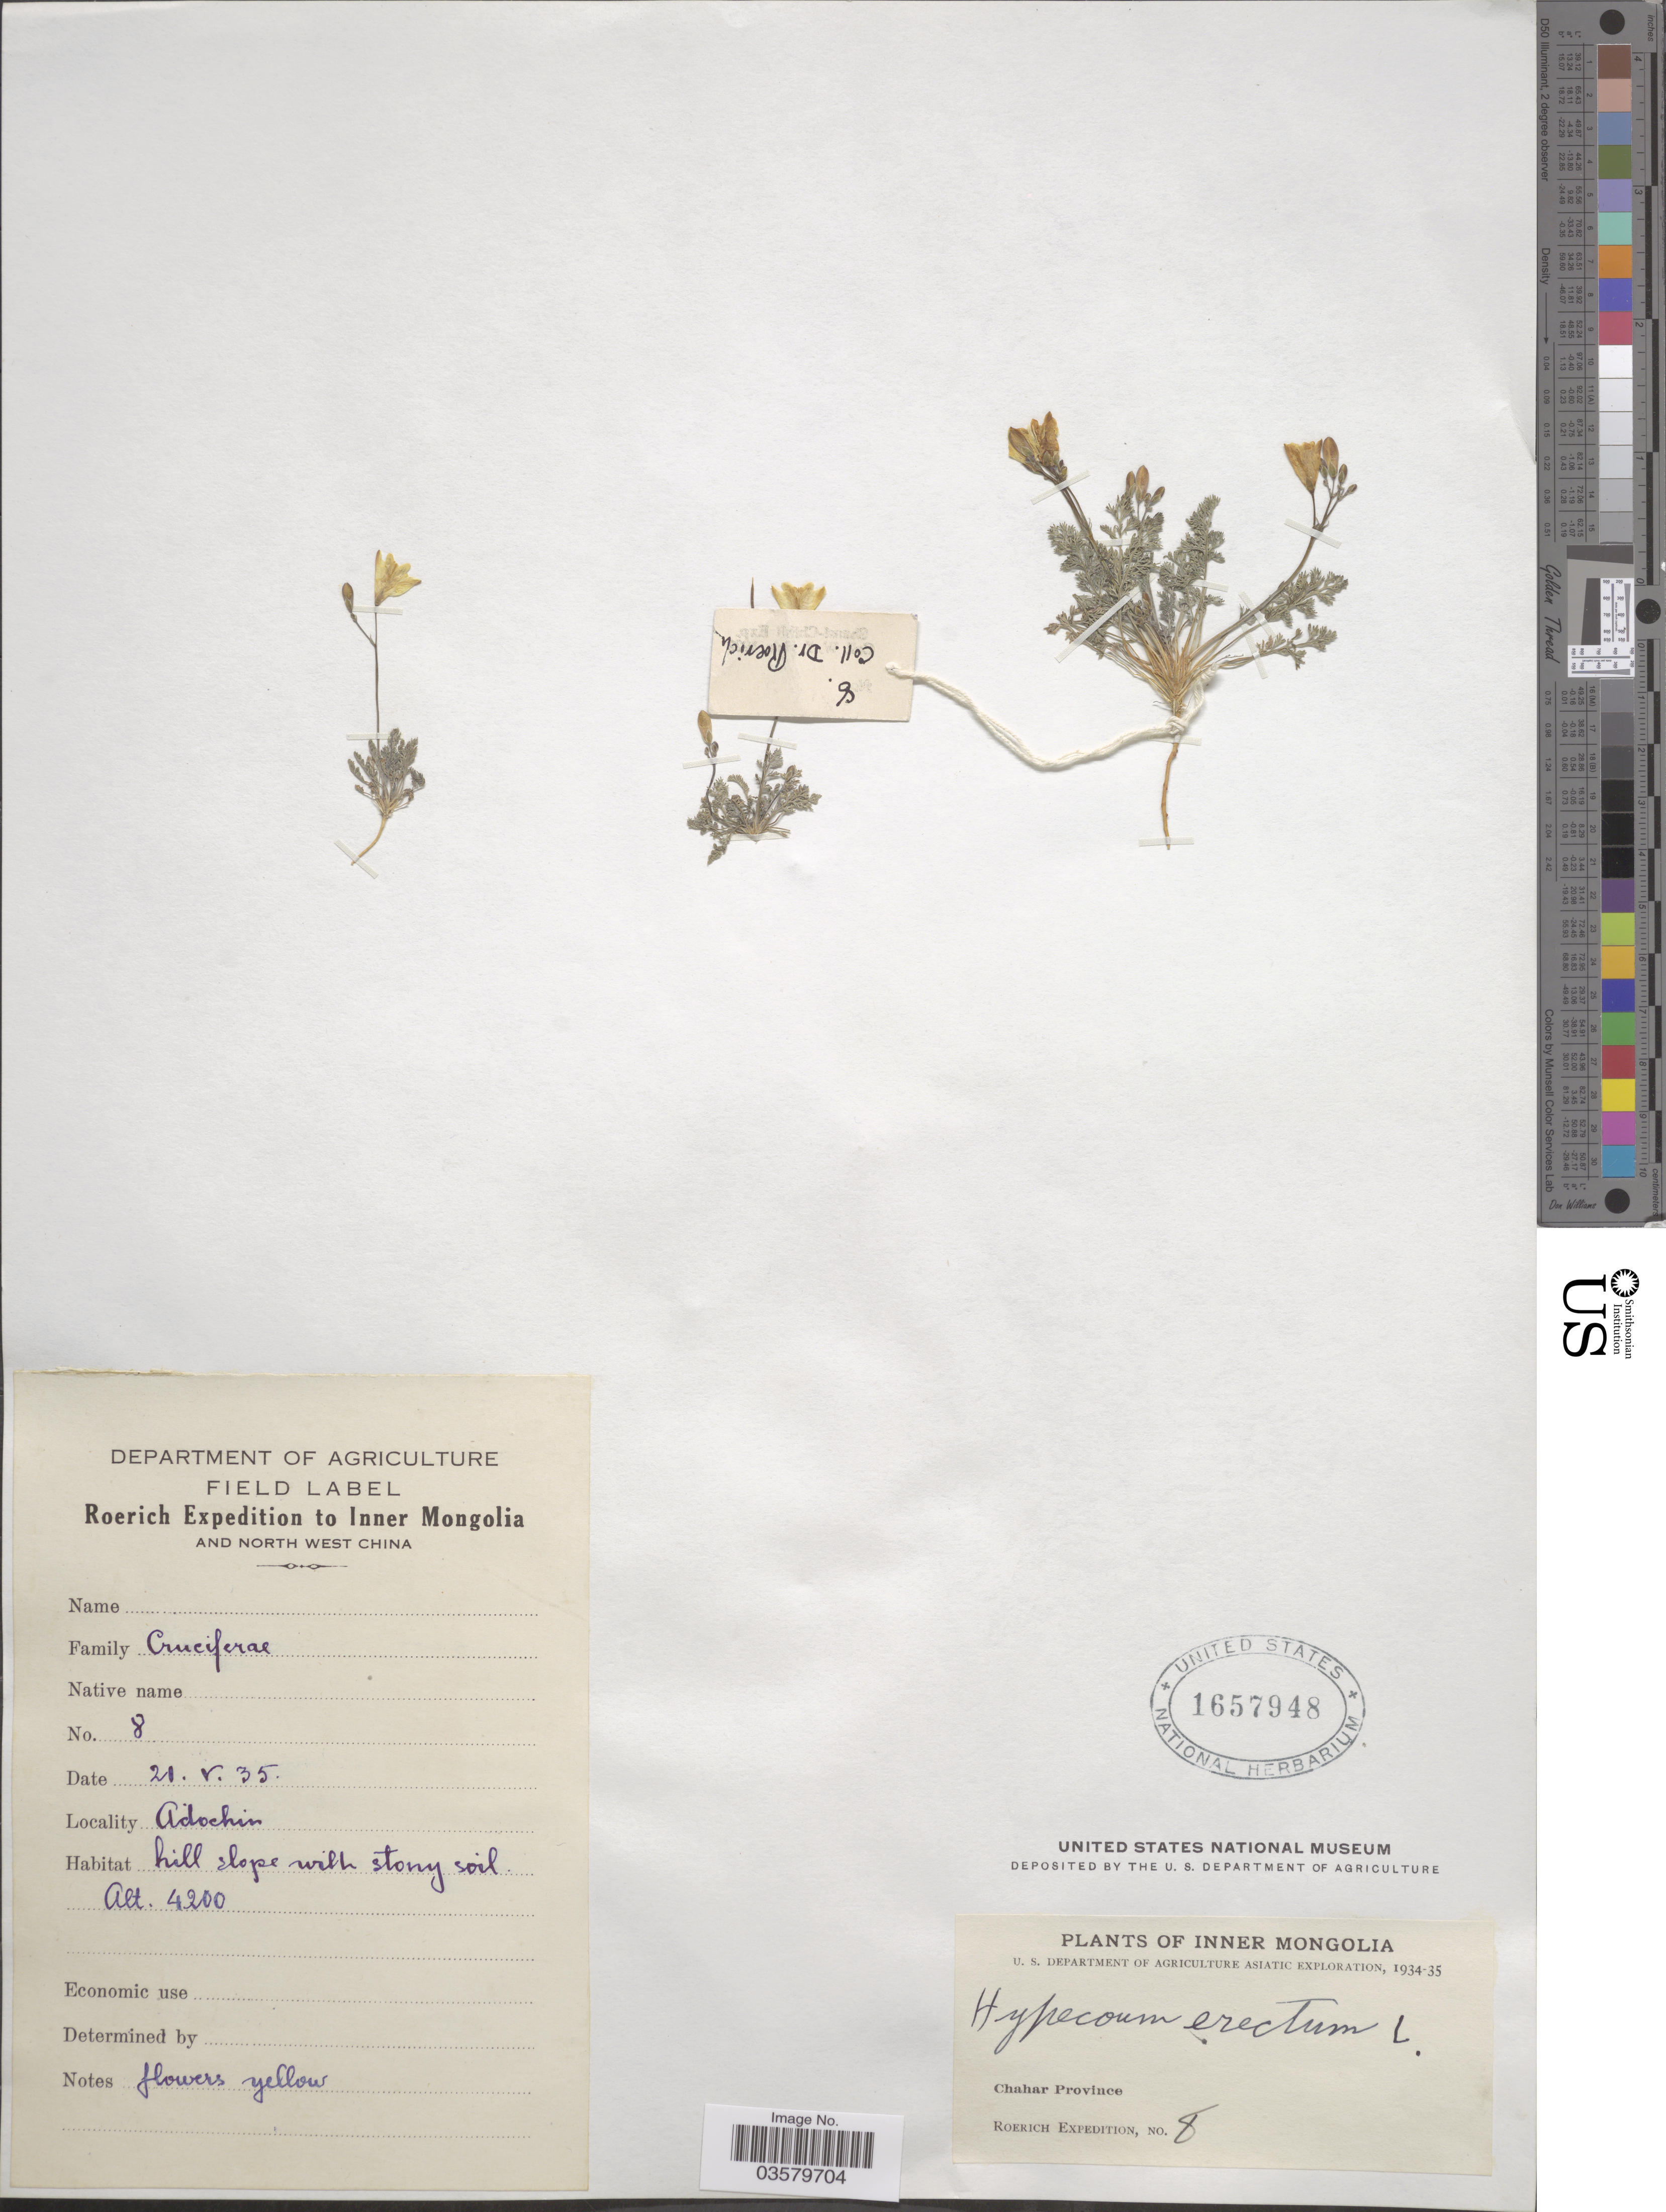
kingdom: Plantae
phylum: Tracheophyta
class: Magnoliopsida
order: Ranunculales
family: Papaveraceae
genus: Hypecoum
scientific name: Hypecoum erectum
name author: L.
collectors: -. Roerich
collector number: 8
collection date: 1935-05-21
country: China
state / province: Nei Monggol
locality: Inner Mongolia. Chahar Province. Adochin.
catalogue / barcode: US 1657948